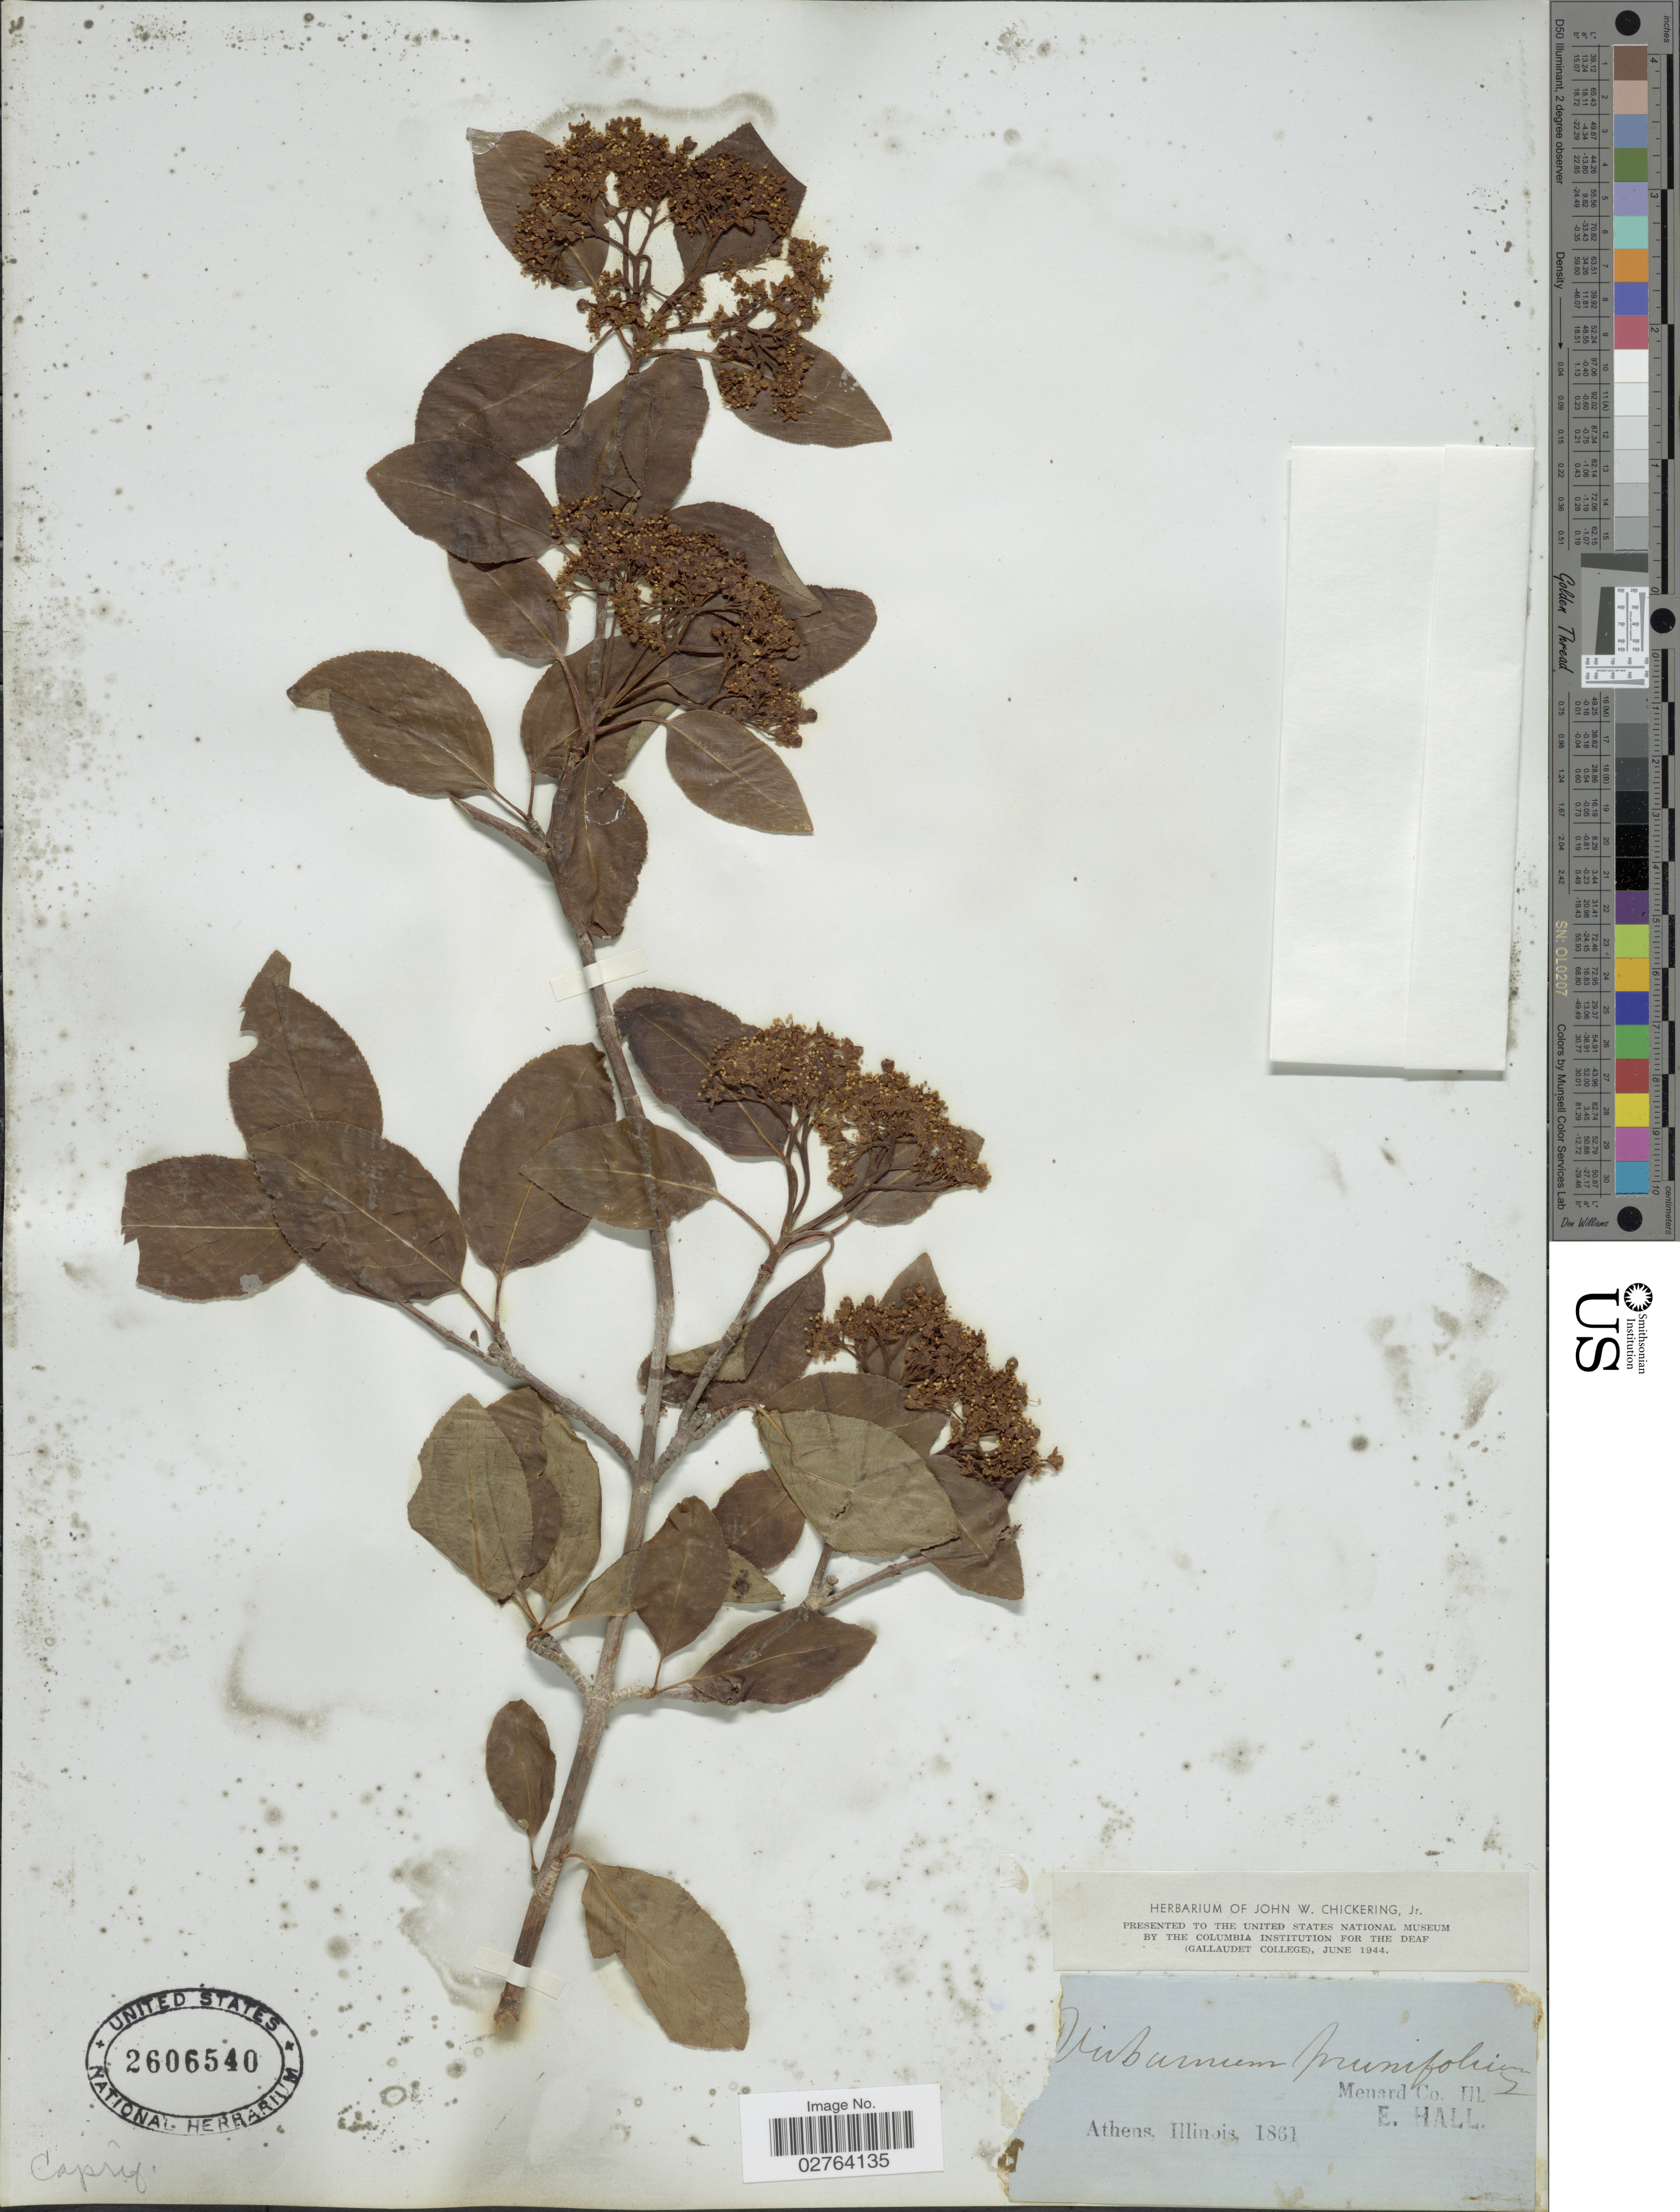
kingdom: Plantae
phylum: Tracheophyta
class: Magnoliopsida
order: Dipsacales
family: Viburnaceae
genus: Viburnum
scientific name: Viburnum prunifolium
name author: L.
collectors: E. Hall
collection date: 1861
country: United States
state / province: Illinois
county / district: Menard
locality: Athens, Menard Co.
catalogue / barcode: US 2606540